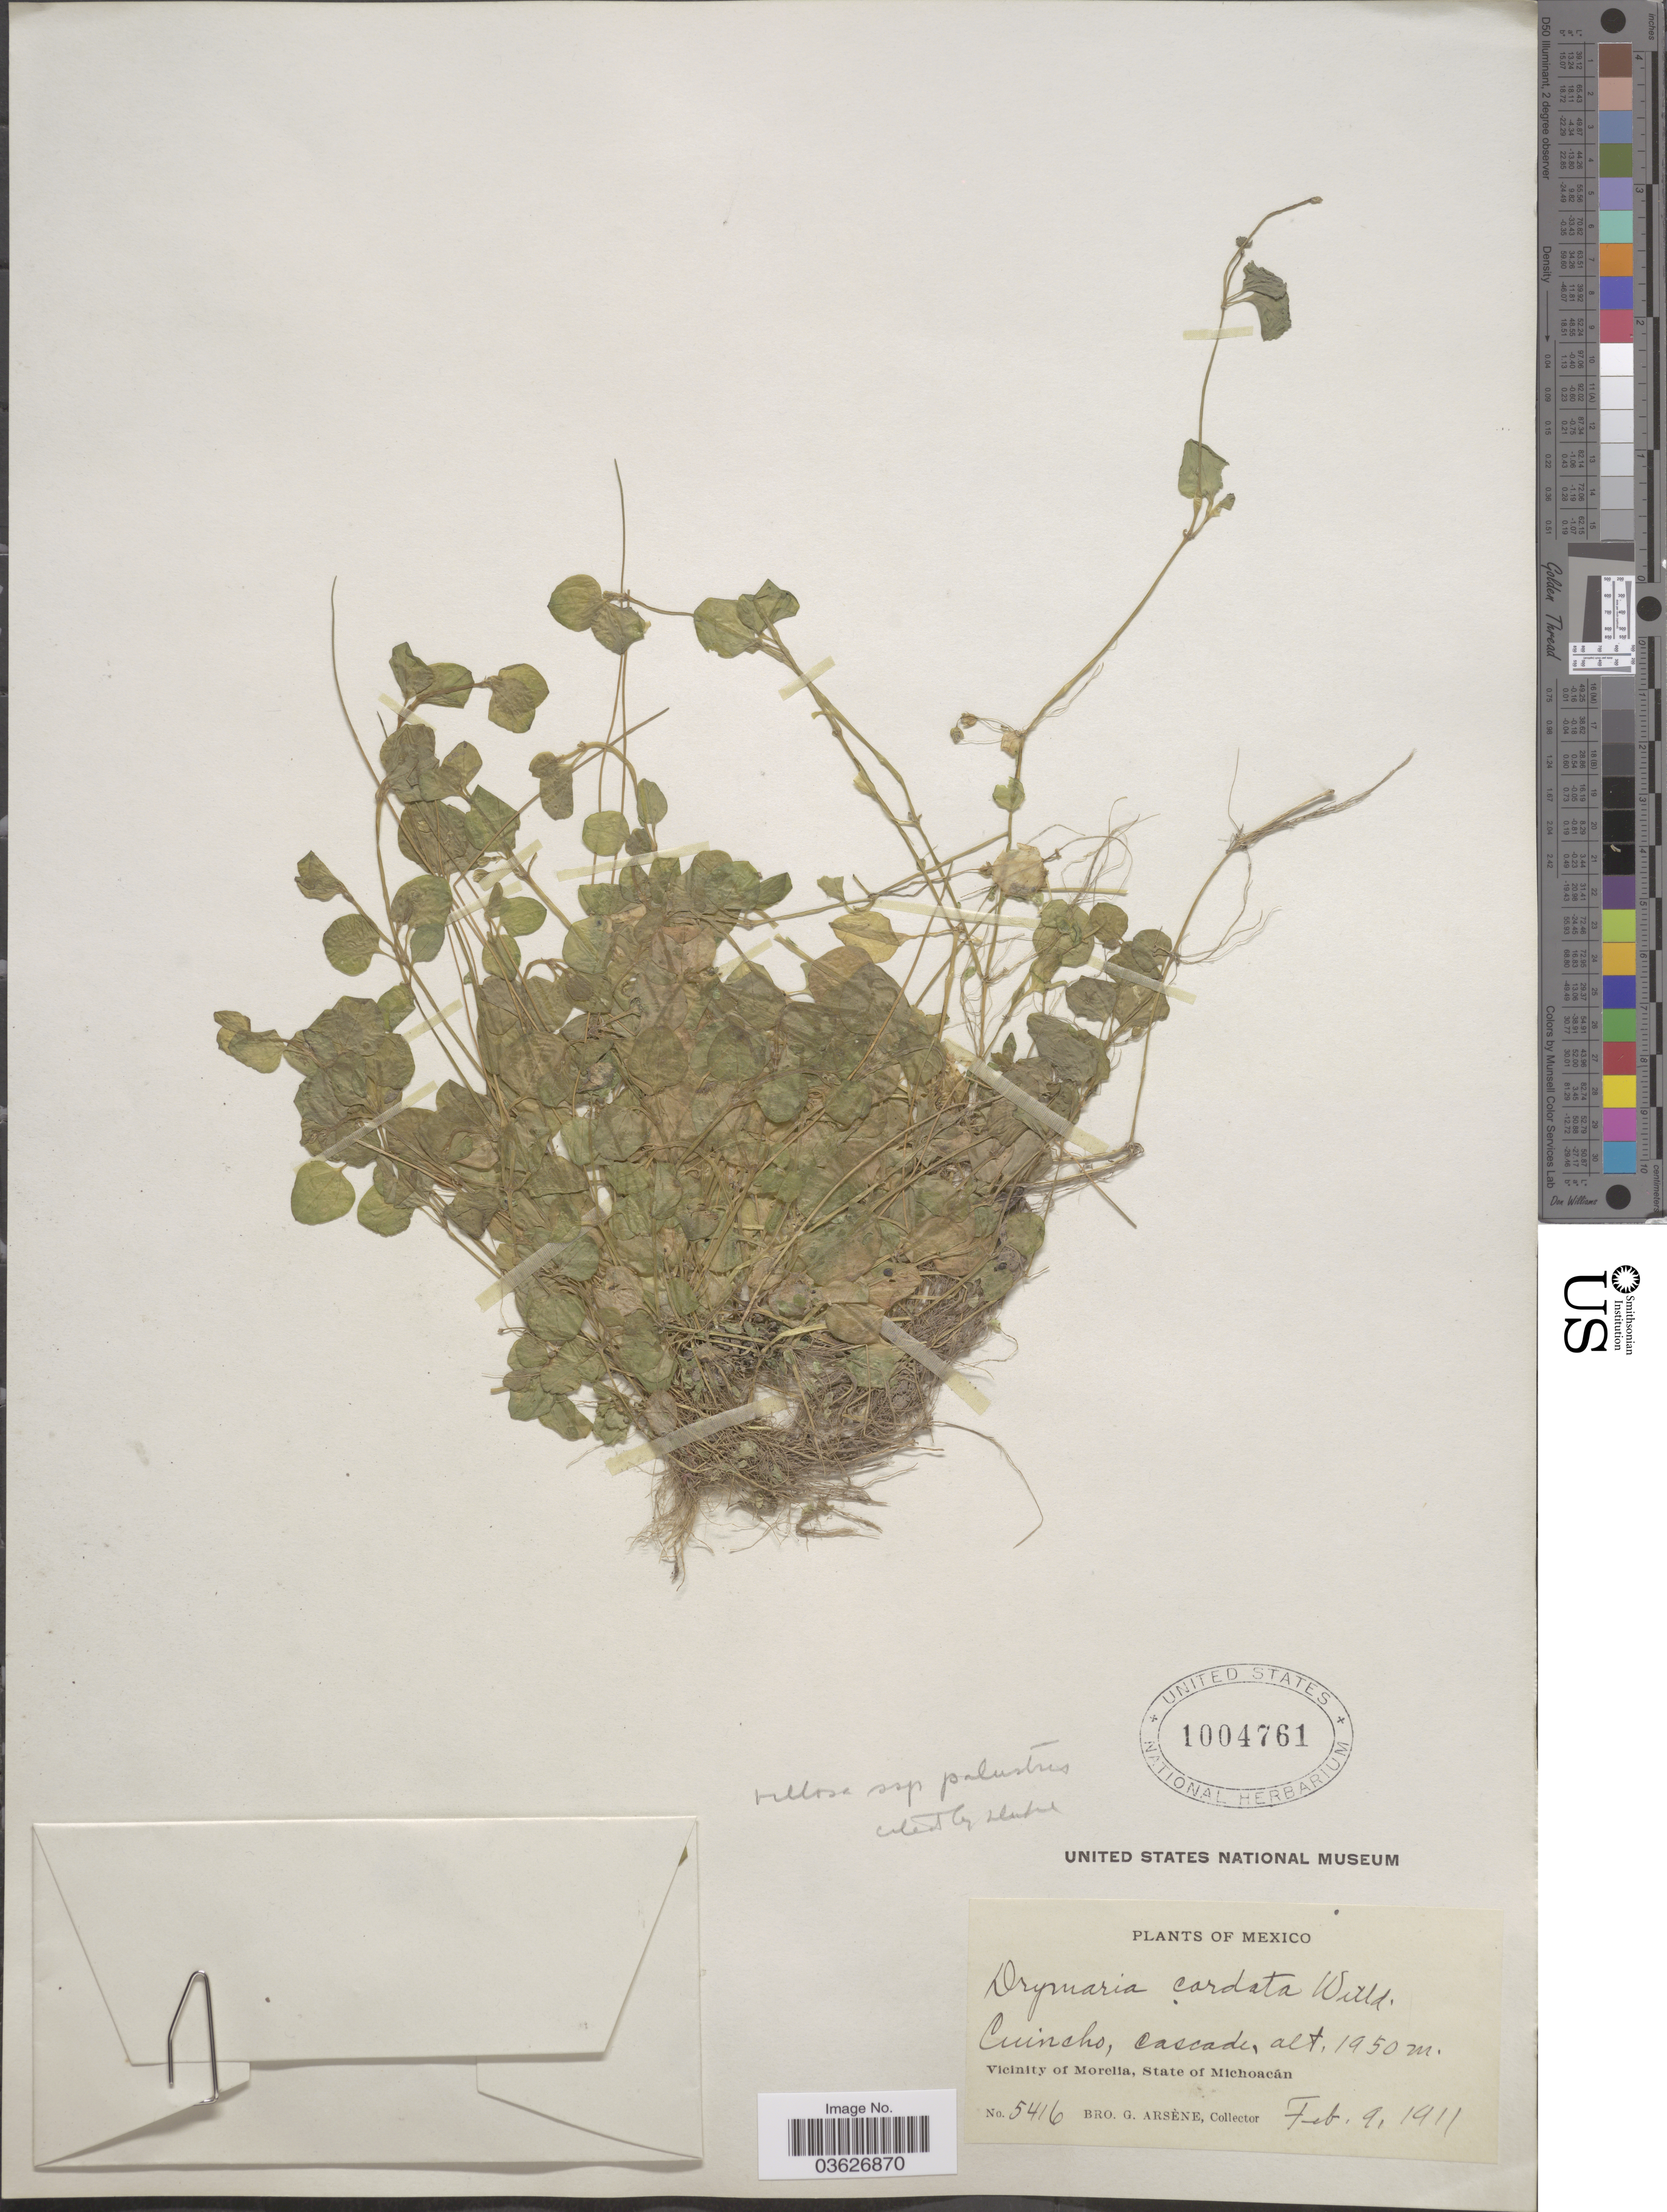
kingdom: Plantae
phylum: Tracheophyta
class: Magnoliopsida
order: Caryophyllales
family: Caryophyllaceae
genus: Drymaria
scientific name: Drymaria villosa subsp. palustris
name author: (Cham. & Schltdl.) J.A. Duke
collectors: Bro. G. Arsène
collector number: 5416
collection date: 1911-02-09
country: Mexico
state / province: Michoacán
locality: Cuincho [unsure placement]. Vicinity of Morelia.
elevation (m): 1950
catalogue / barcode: US 1004761